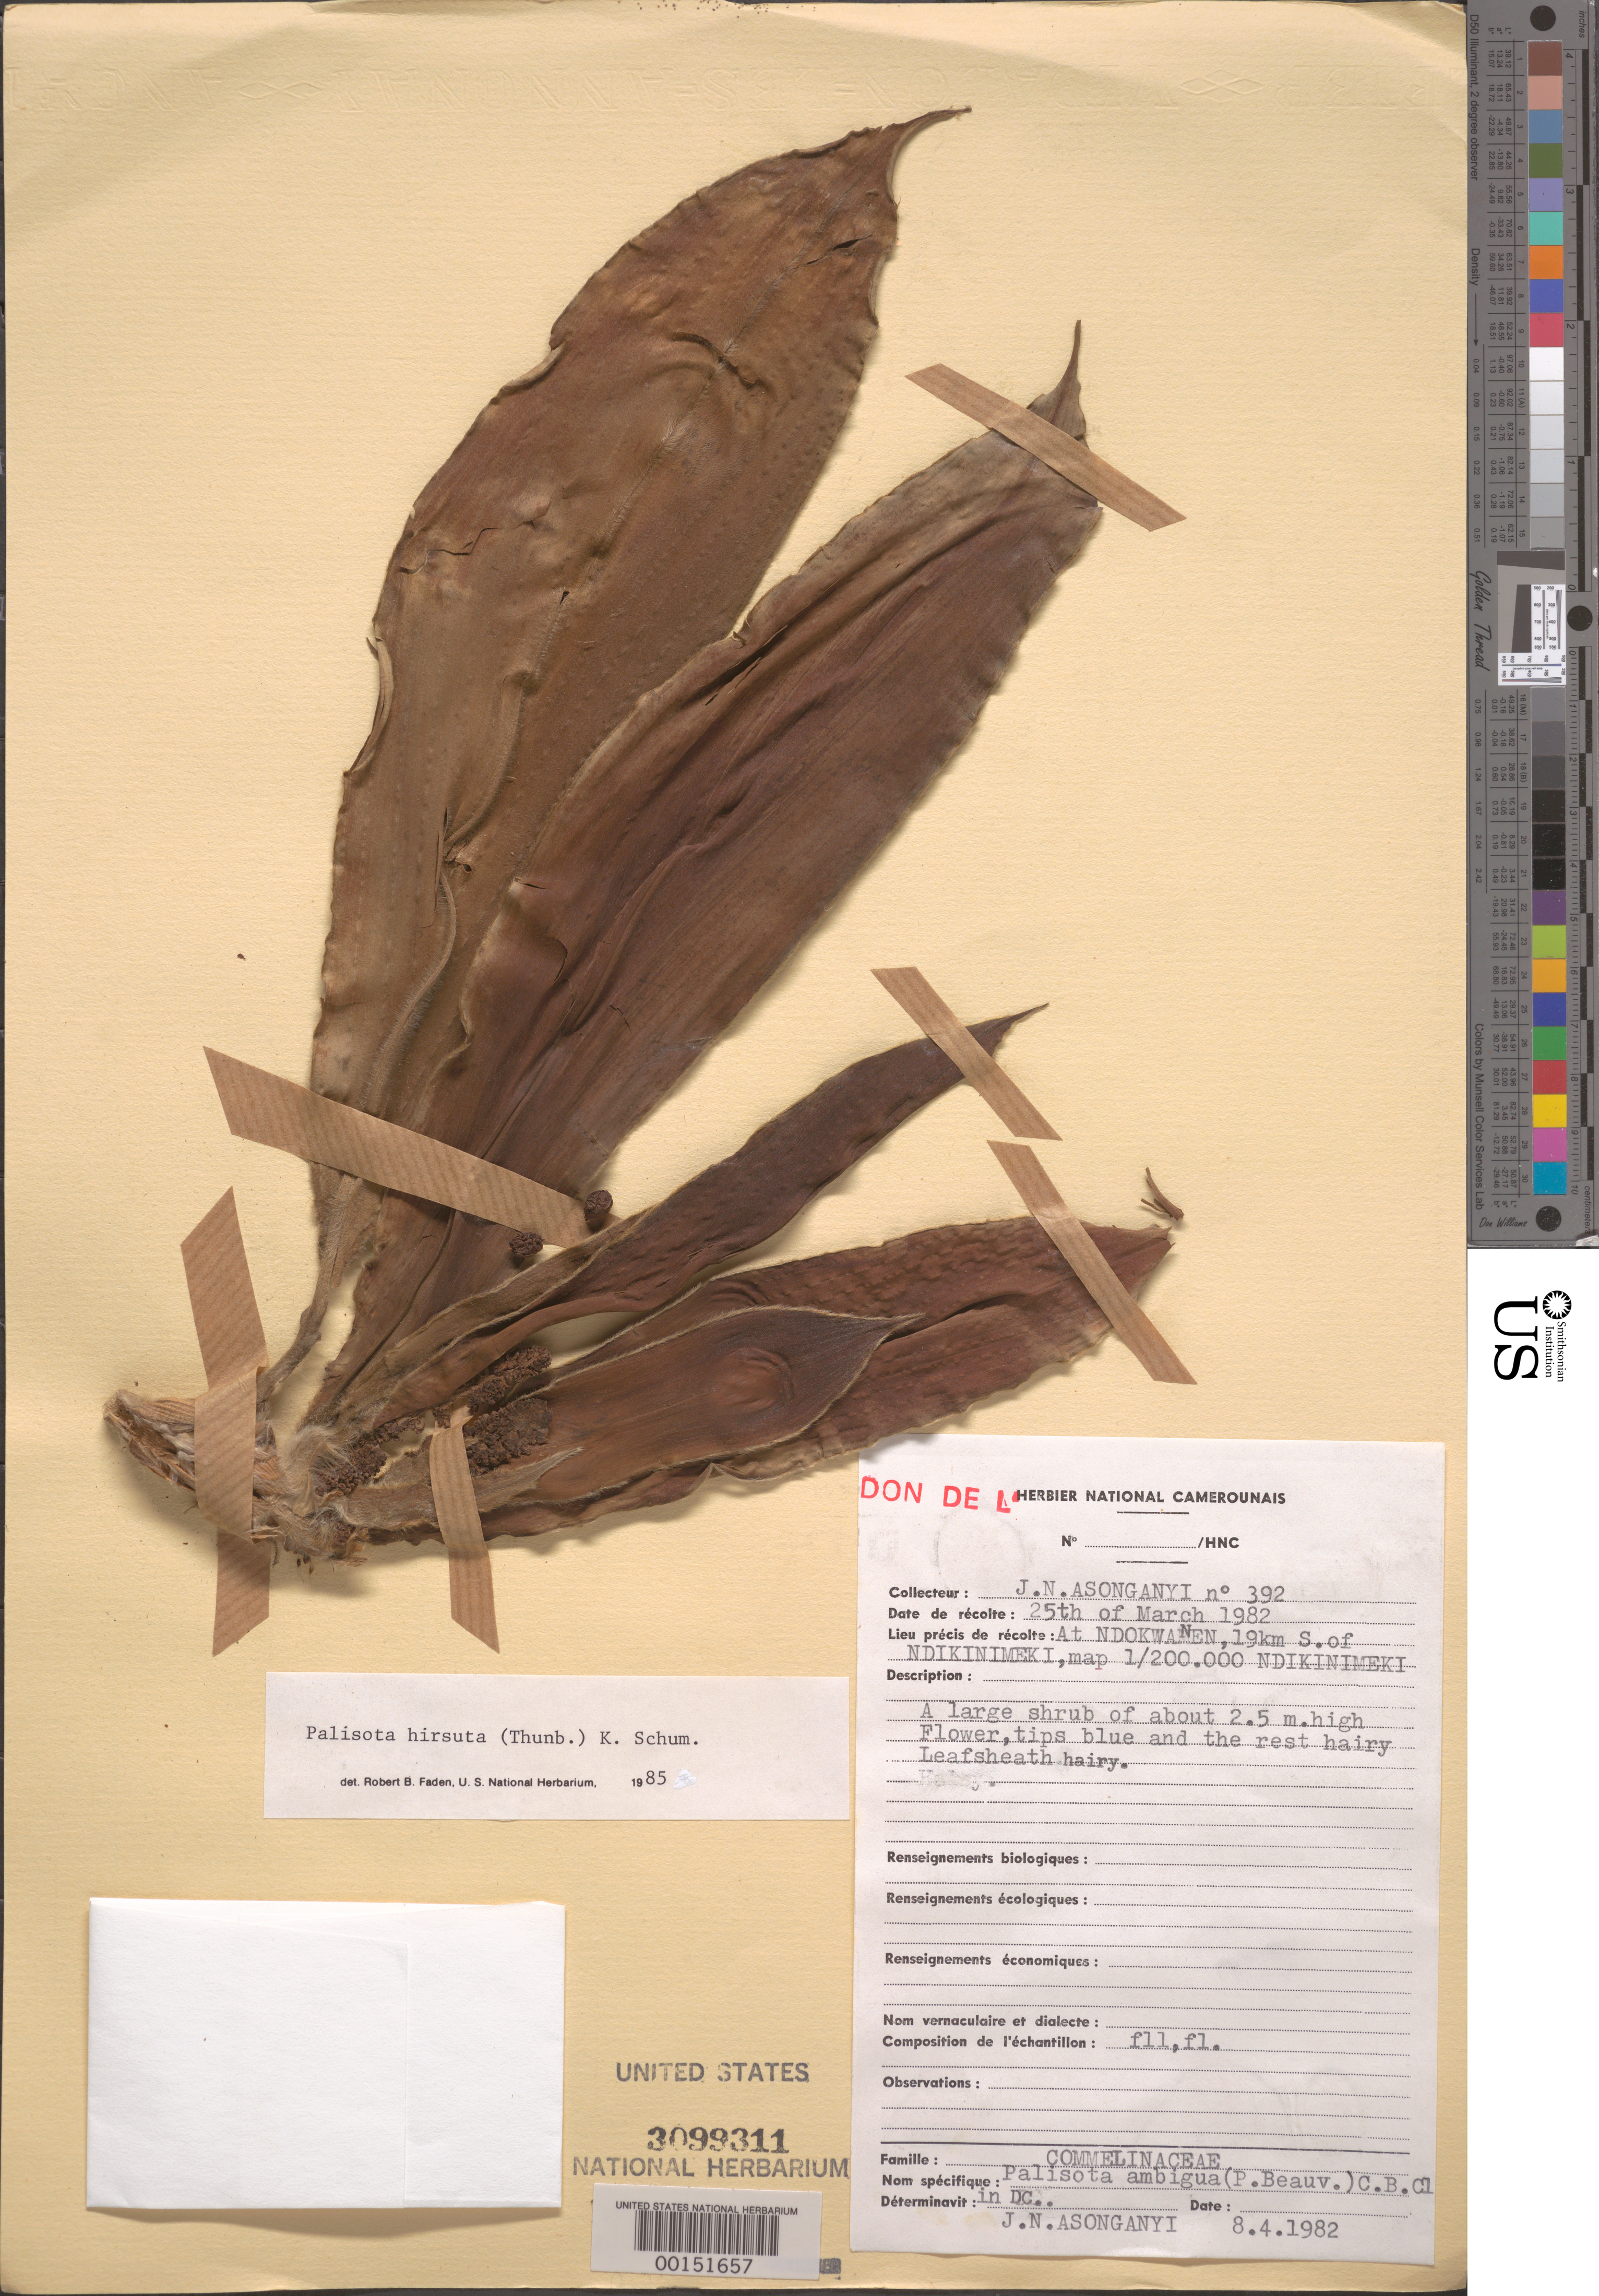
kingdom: Plantae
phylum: Tracheophyta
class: Liliopsida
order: Commelinales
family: Commelinaceae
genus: Palisota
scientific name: Palisota hirsuta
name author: (Thunb.) K. Schum.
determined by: Faden, Robert B., (US), Smithsonian Institution - National Museum of Natural History (UNITED STATES)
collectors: J. Asonganyi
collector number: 392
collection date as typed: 25 Mar 1982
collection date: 1982-03-25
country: Cameroon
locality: Ndokwanen; s of wdikinimeki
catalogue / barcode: US 3099311